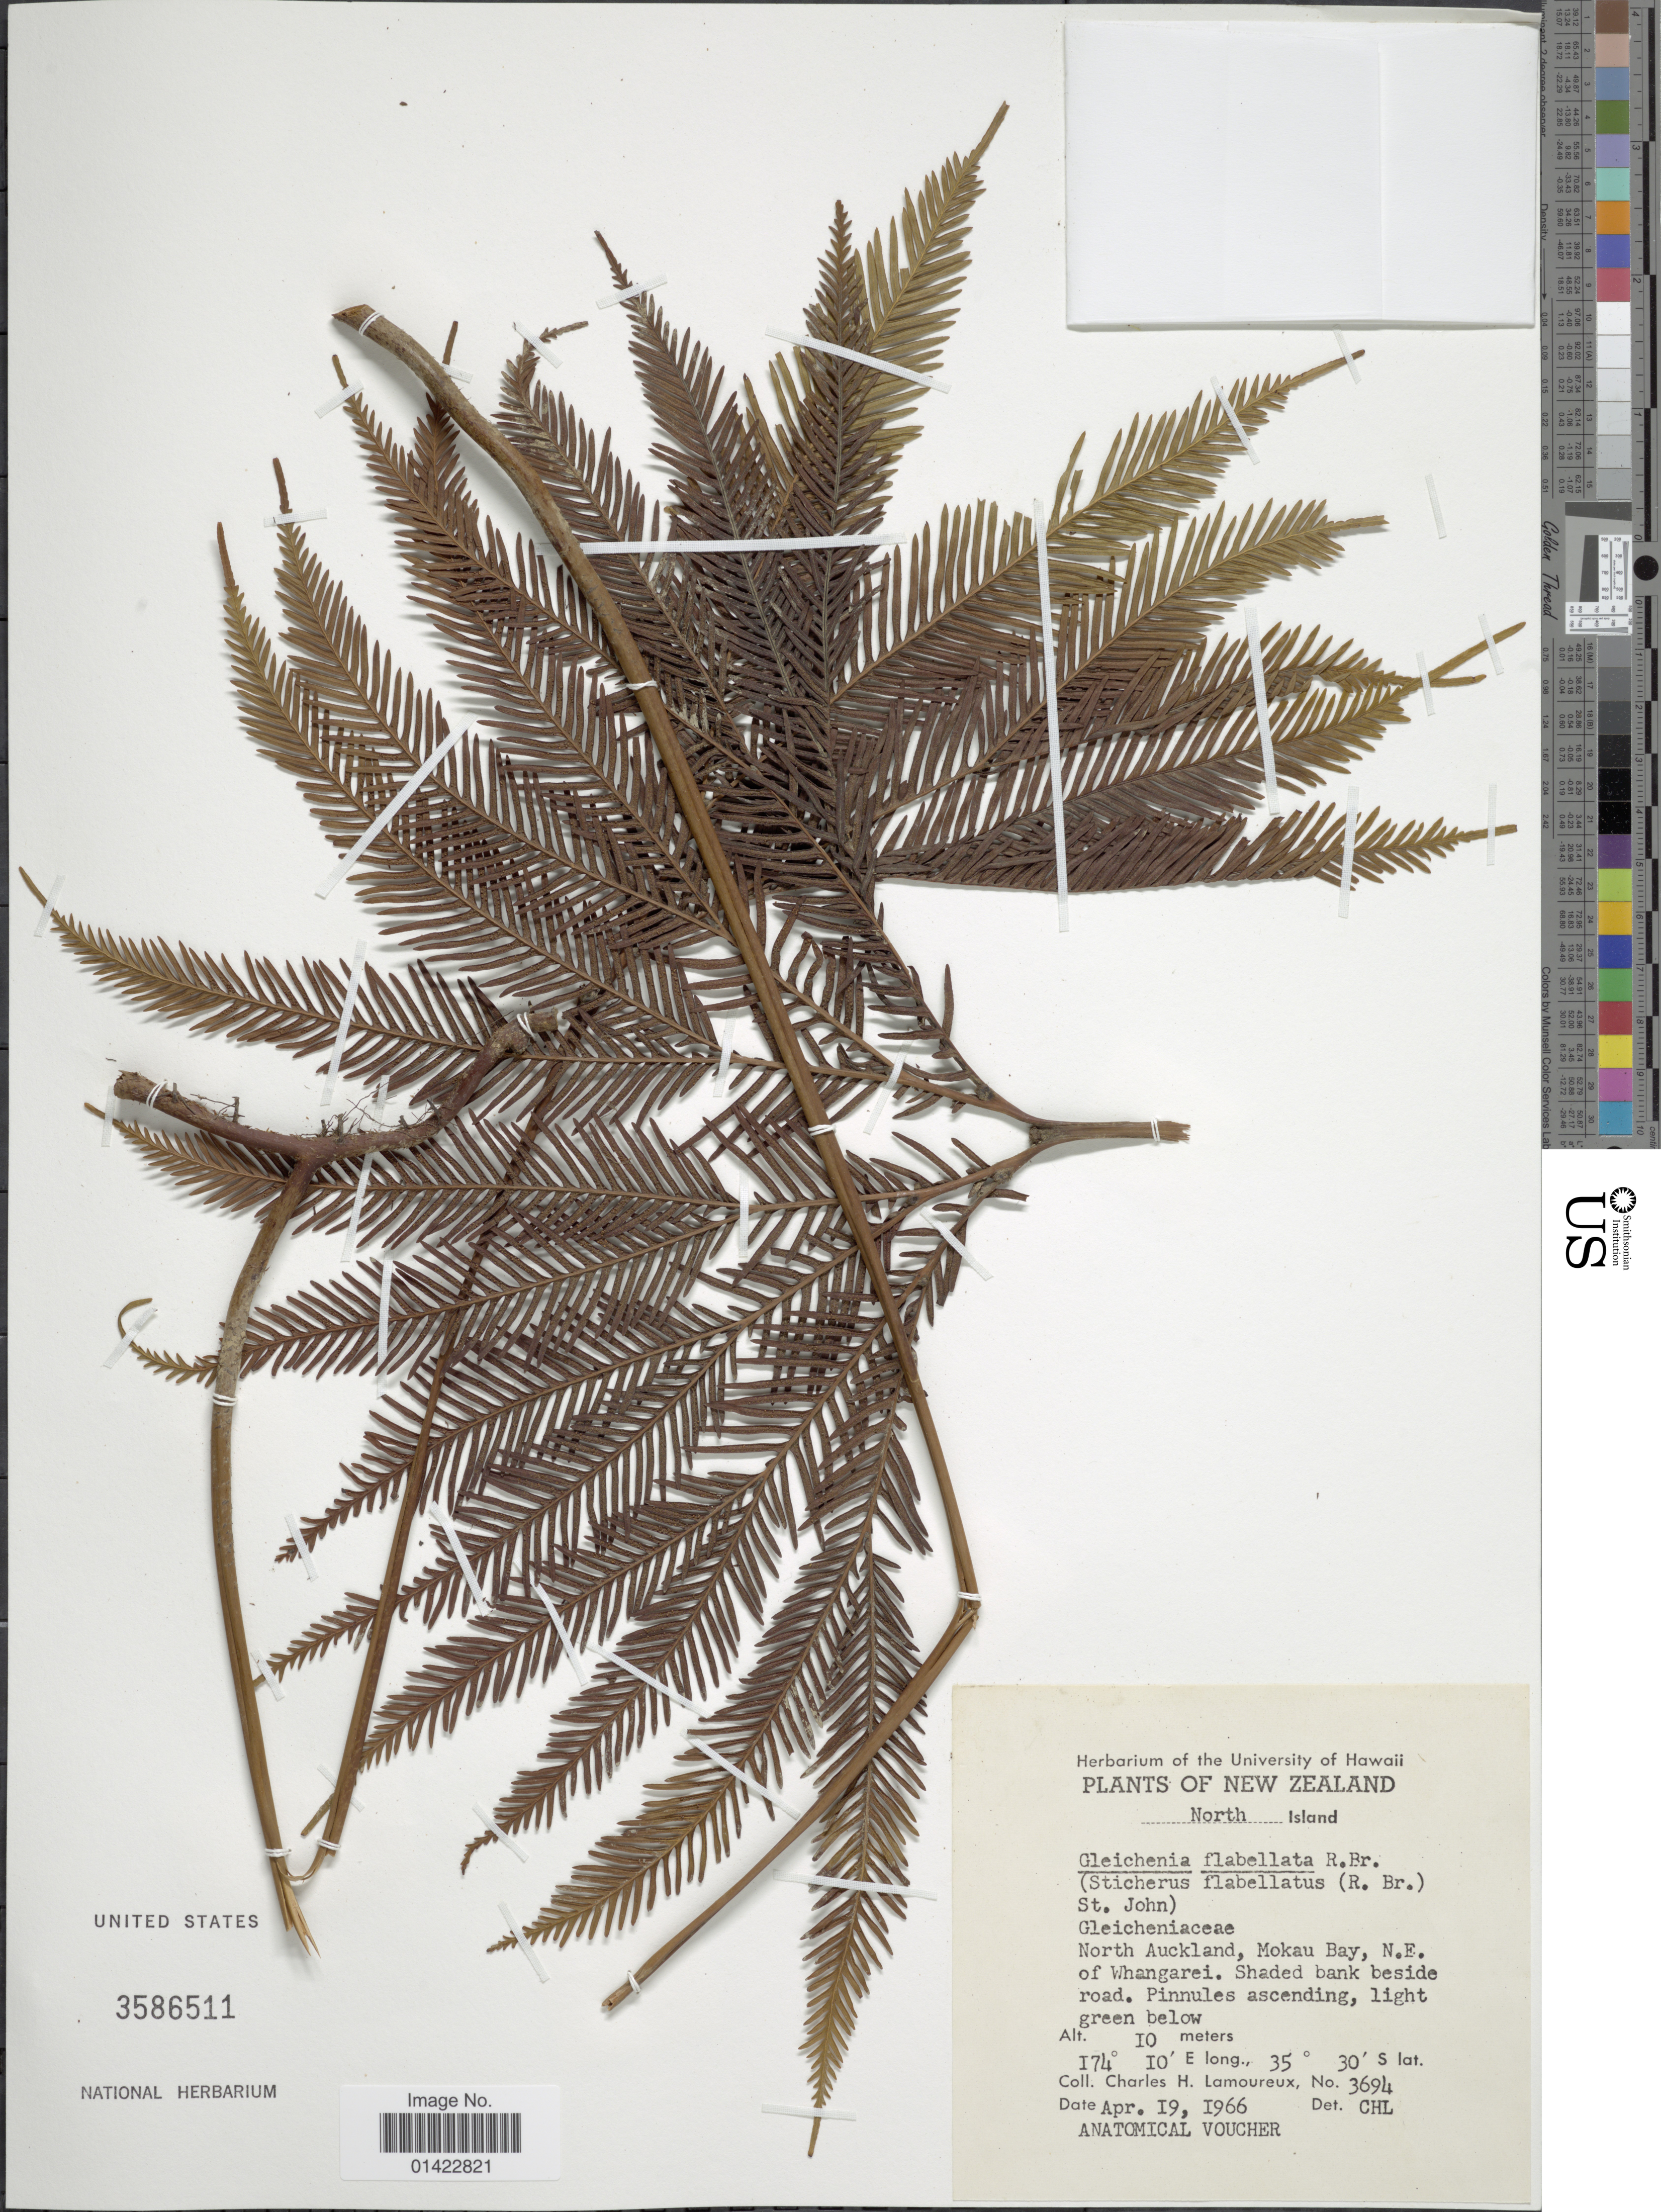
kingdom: Plantae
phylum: Tracheophyta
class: Polypodiopsida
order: Gleicheniales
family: Gleicheniaceae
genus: Sticherus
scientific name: Sticherus flabellatus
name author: (R. Br.) H. St. John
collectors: C. H. Lamoureux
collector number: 3694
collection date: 1966-04-19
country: New Zealand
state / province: Auckland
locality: North Island. North Auckland, Mokau Bay, N. E. of Whangarei.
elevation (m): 10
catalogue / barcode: US 3586511